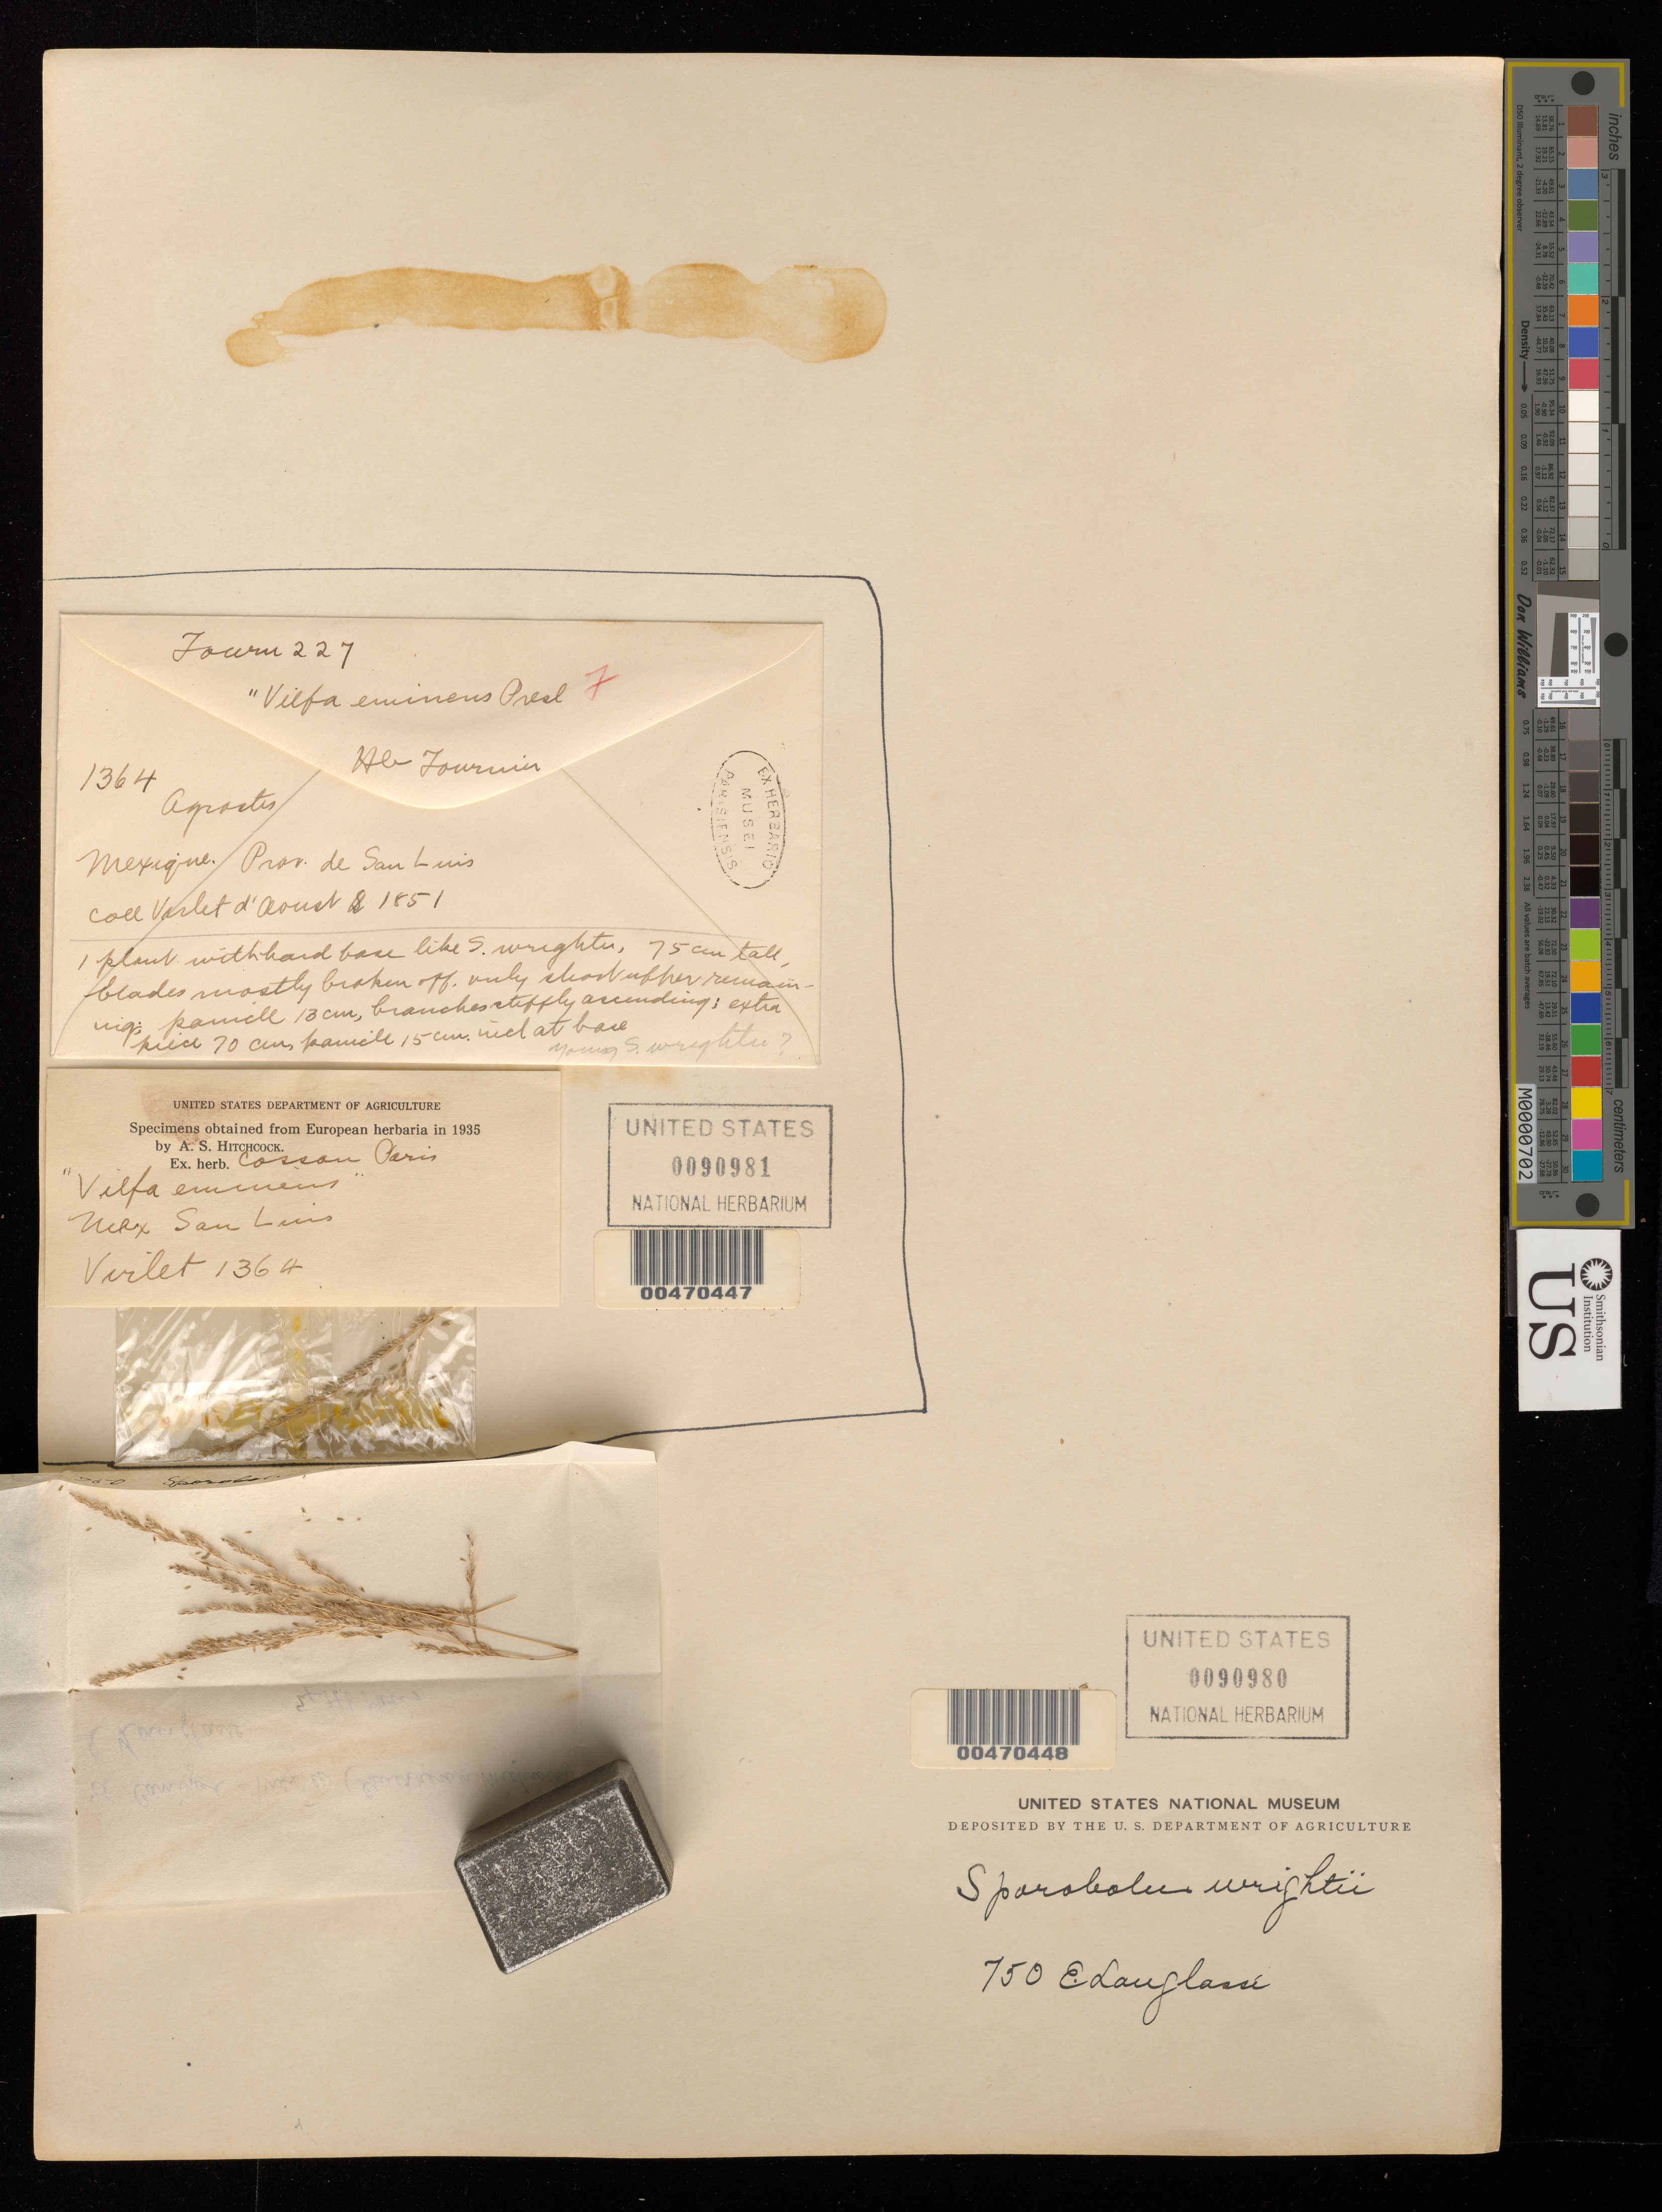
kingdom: Plantae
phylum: Tracheophyta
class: Liliopsida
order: Poales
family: Poaceae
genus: Sporobolus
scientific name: Sporobolus wrightii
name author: Munro ex Scribn.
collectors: E. Langlassé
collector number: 750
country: Mexico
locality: El Carrizal, Guerrero or Michoacan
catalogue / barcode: US 90980